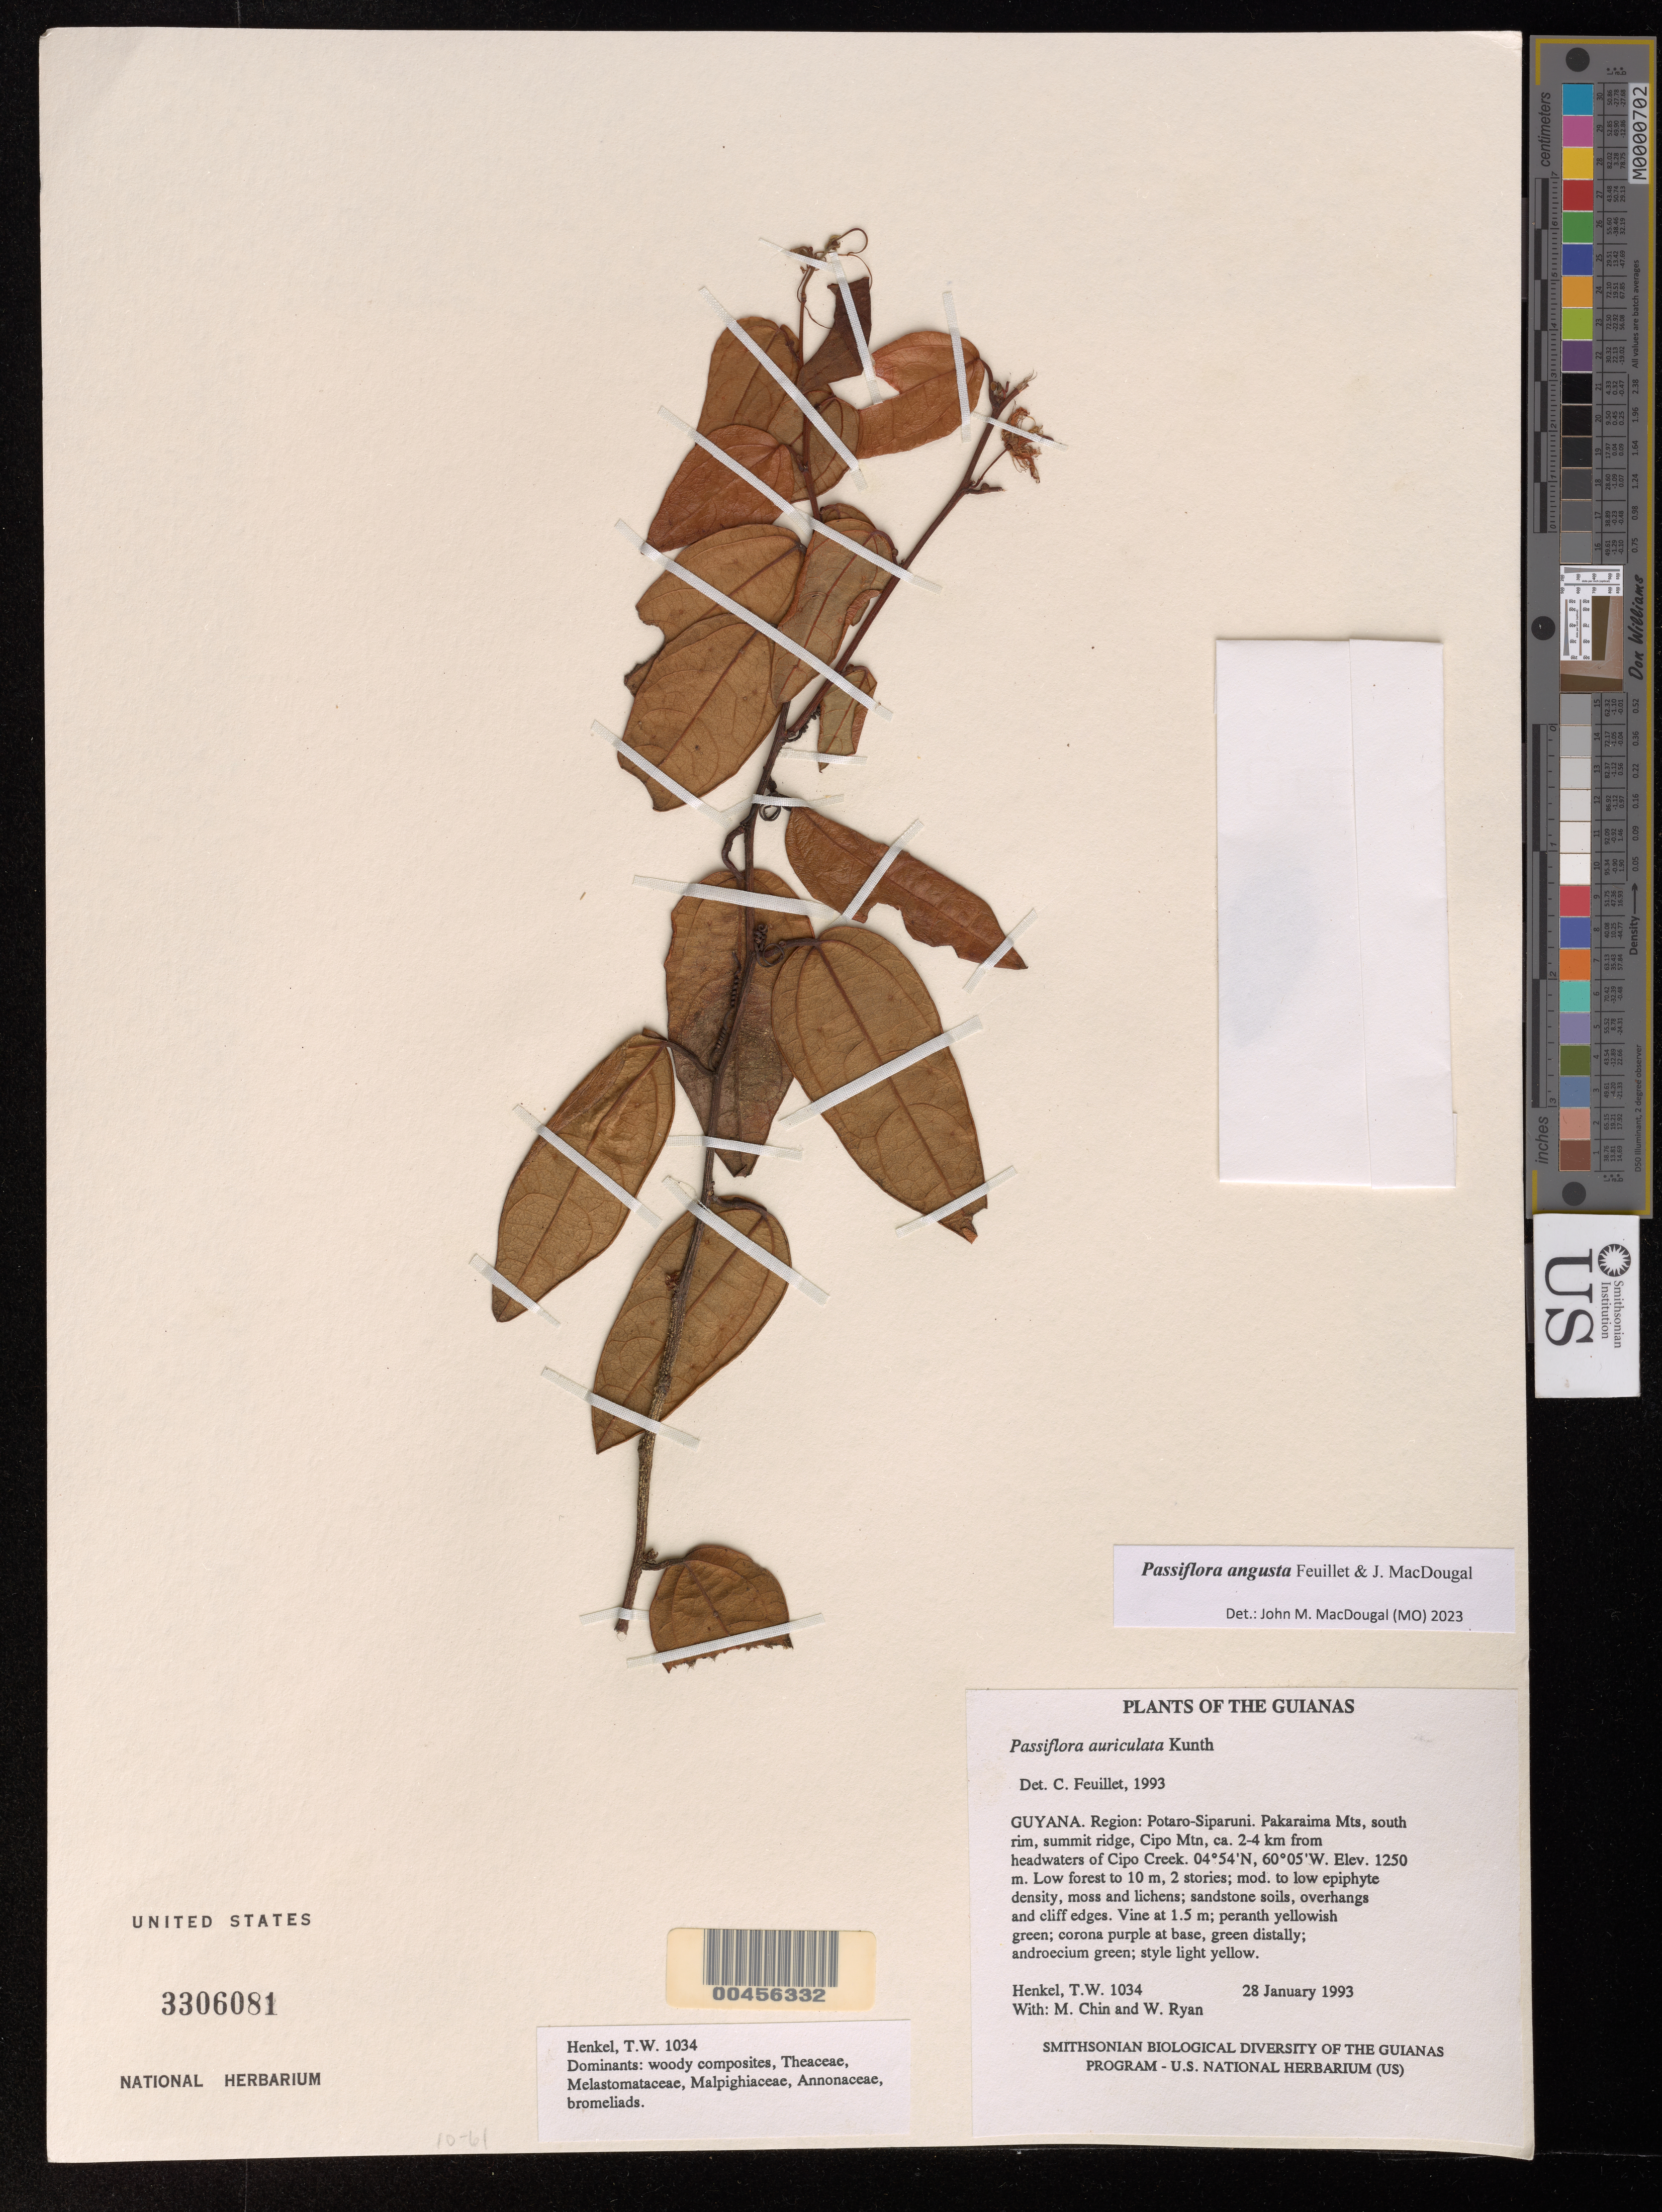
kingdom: Plantae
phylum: Tracheophyta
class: Magnoliopsida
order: Malpighiales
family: Passifloraceae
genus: Passiflora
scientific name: Passiflora angusta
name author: Feuillet & J.M. MacDougal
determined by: Feuillet, C.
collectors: T. Henkel, M. Chin & W. Ryan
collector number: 1034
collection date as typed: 28 January 1993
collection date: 1993-01-28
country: Guyana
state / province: Potaro-Siparuni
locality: Pakaraima Mts, S rim, summit ridge, Cipo Mt, ±2-4 km from headwaters of Cipo Creek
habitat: Low forest to 10 m, 2 stories; sandstone soils, overhangs and cliff edges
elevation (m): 1250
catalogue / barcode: US 3306081